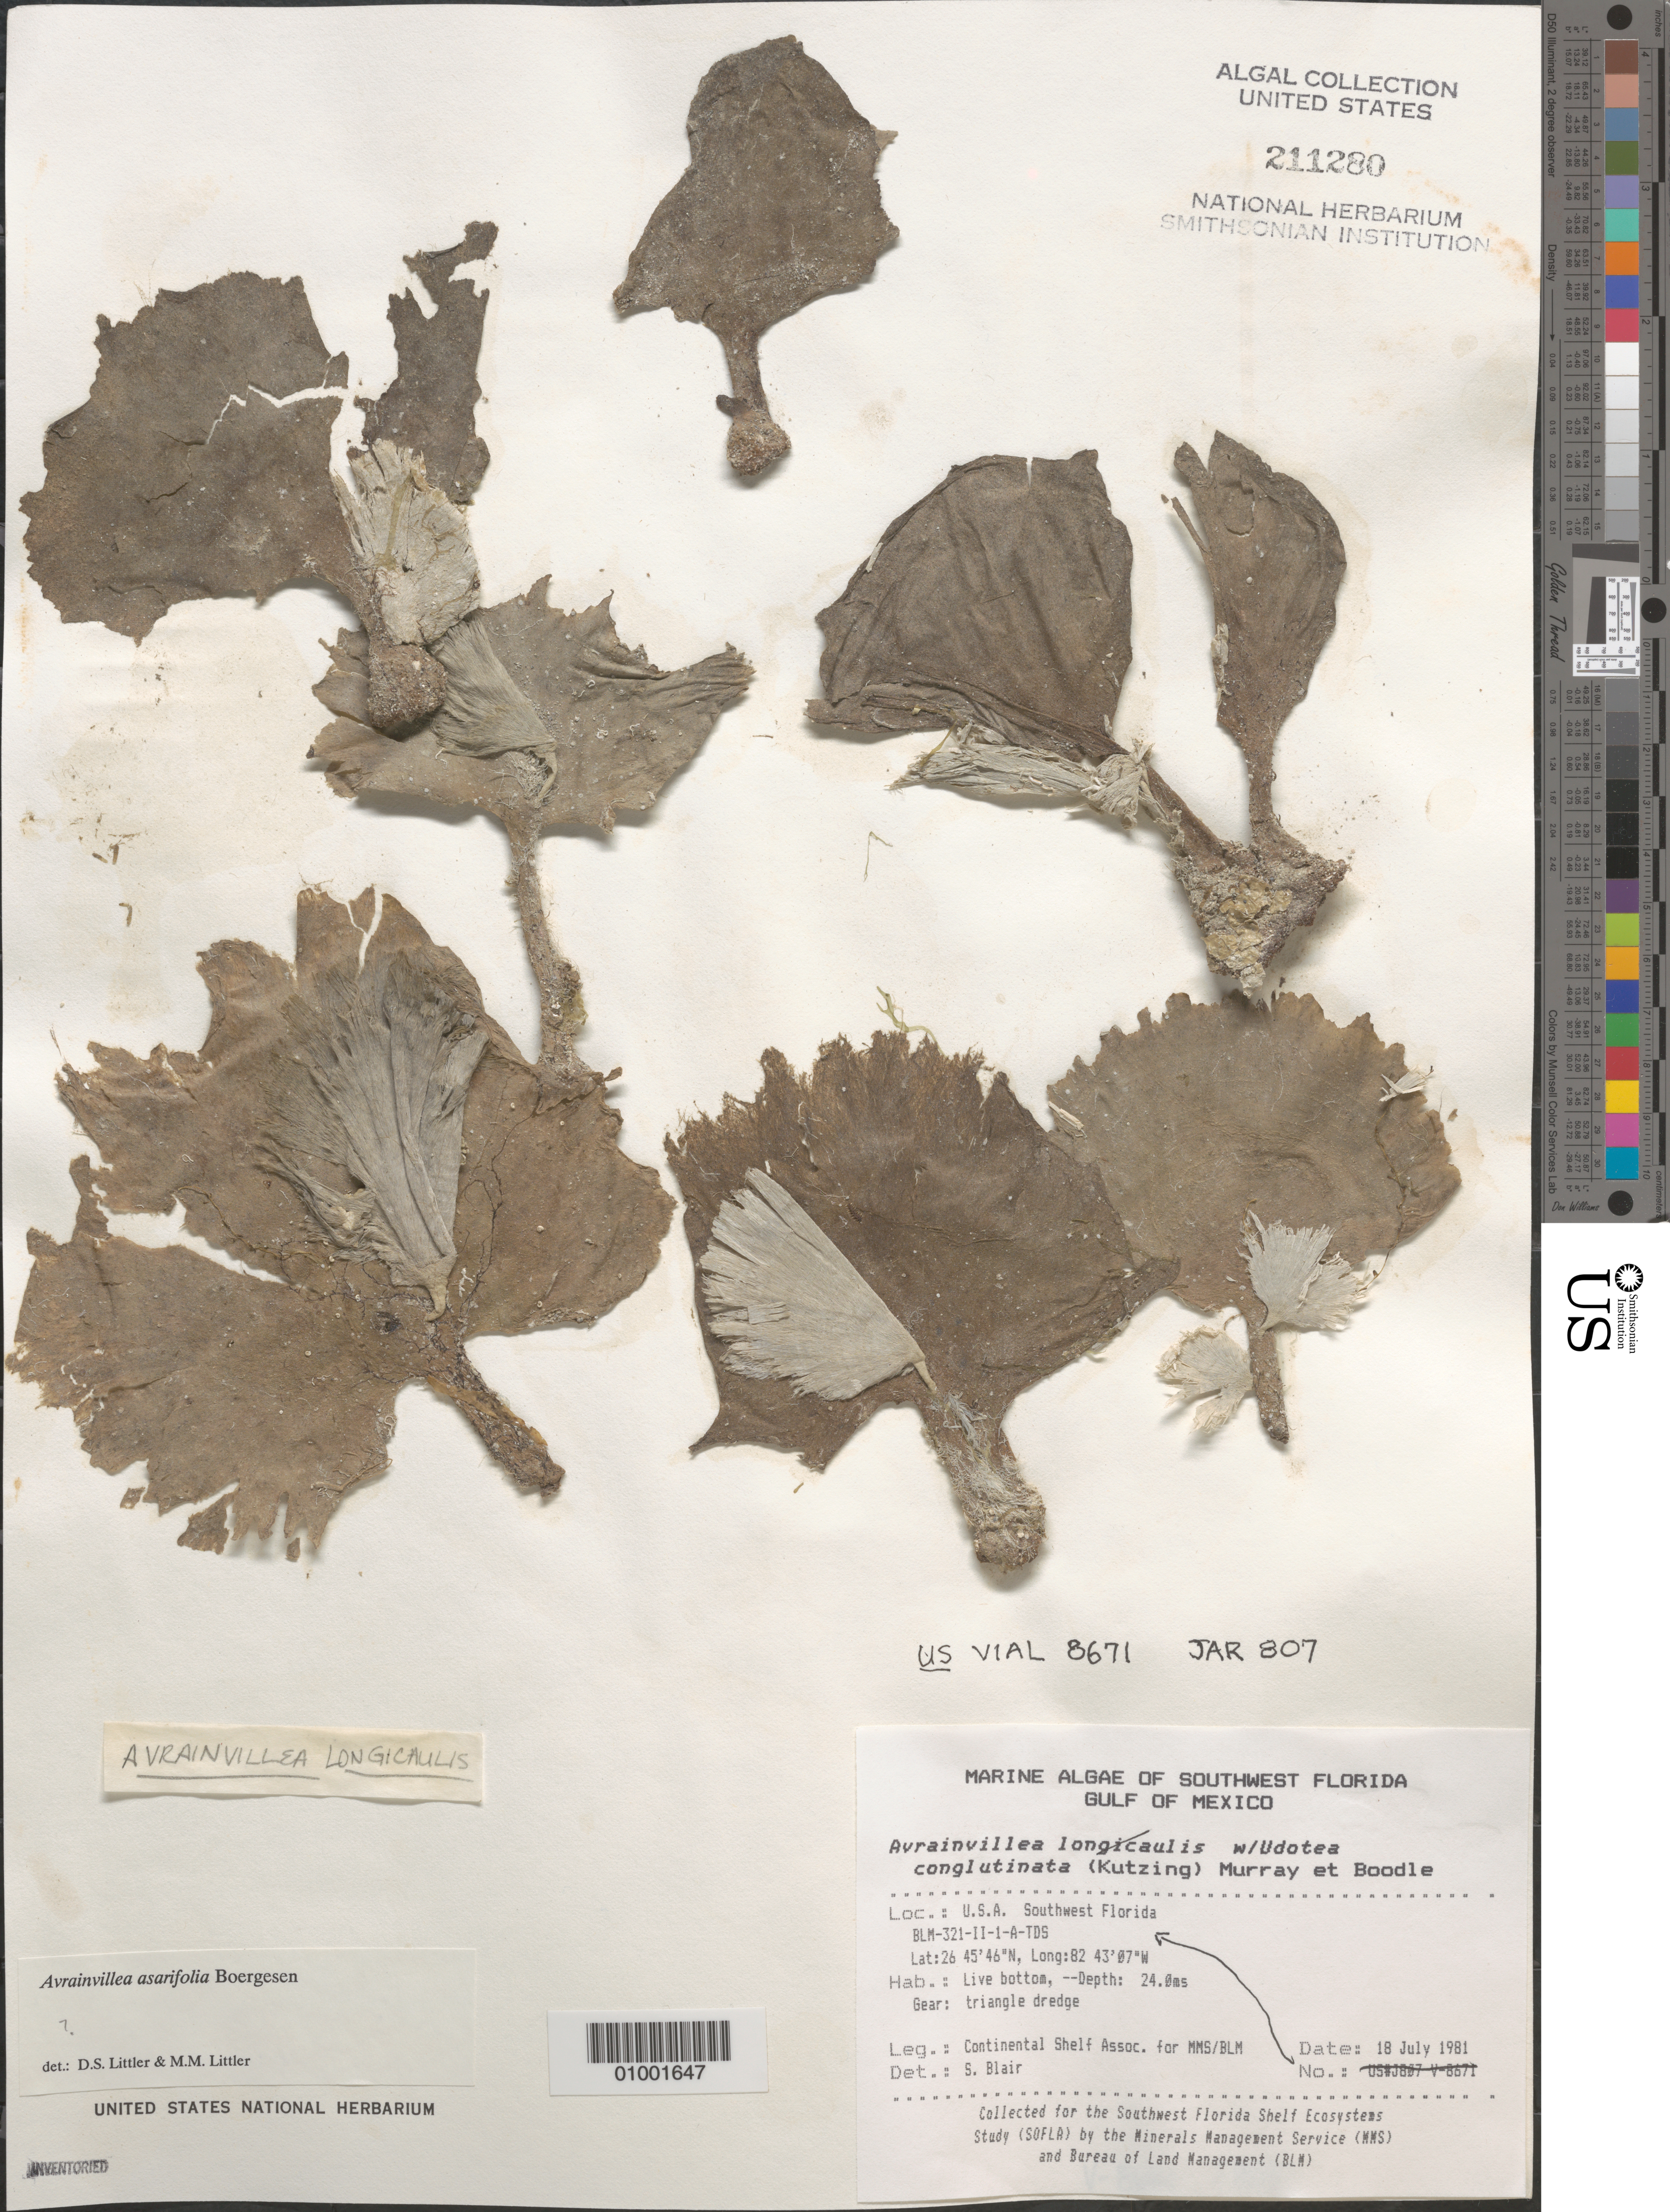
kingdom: Plantae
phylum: Chlorophyta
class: Ulvophyceae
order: Bryopsidales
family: Dichotomosiphonaceae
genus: Avrainvillea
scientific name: Avrainvillea asarifolia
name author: Børgesen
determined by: Littler, D. S.; Littler, M. M.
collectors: Continental Shelf Associates for the MMS/BLM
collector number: BLM-321-II-1-A-TDS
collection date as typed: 18 Jul 1981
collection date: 1981-07-18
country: United States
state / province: Florida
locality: Gulf of Mexico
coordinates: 26 45'46"N, 82 43'07"W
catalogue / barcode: US 211280